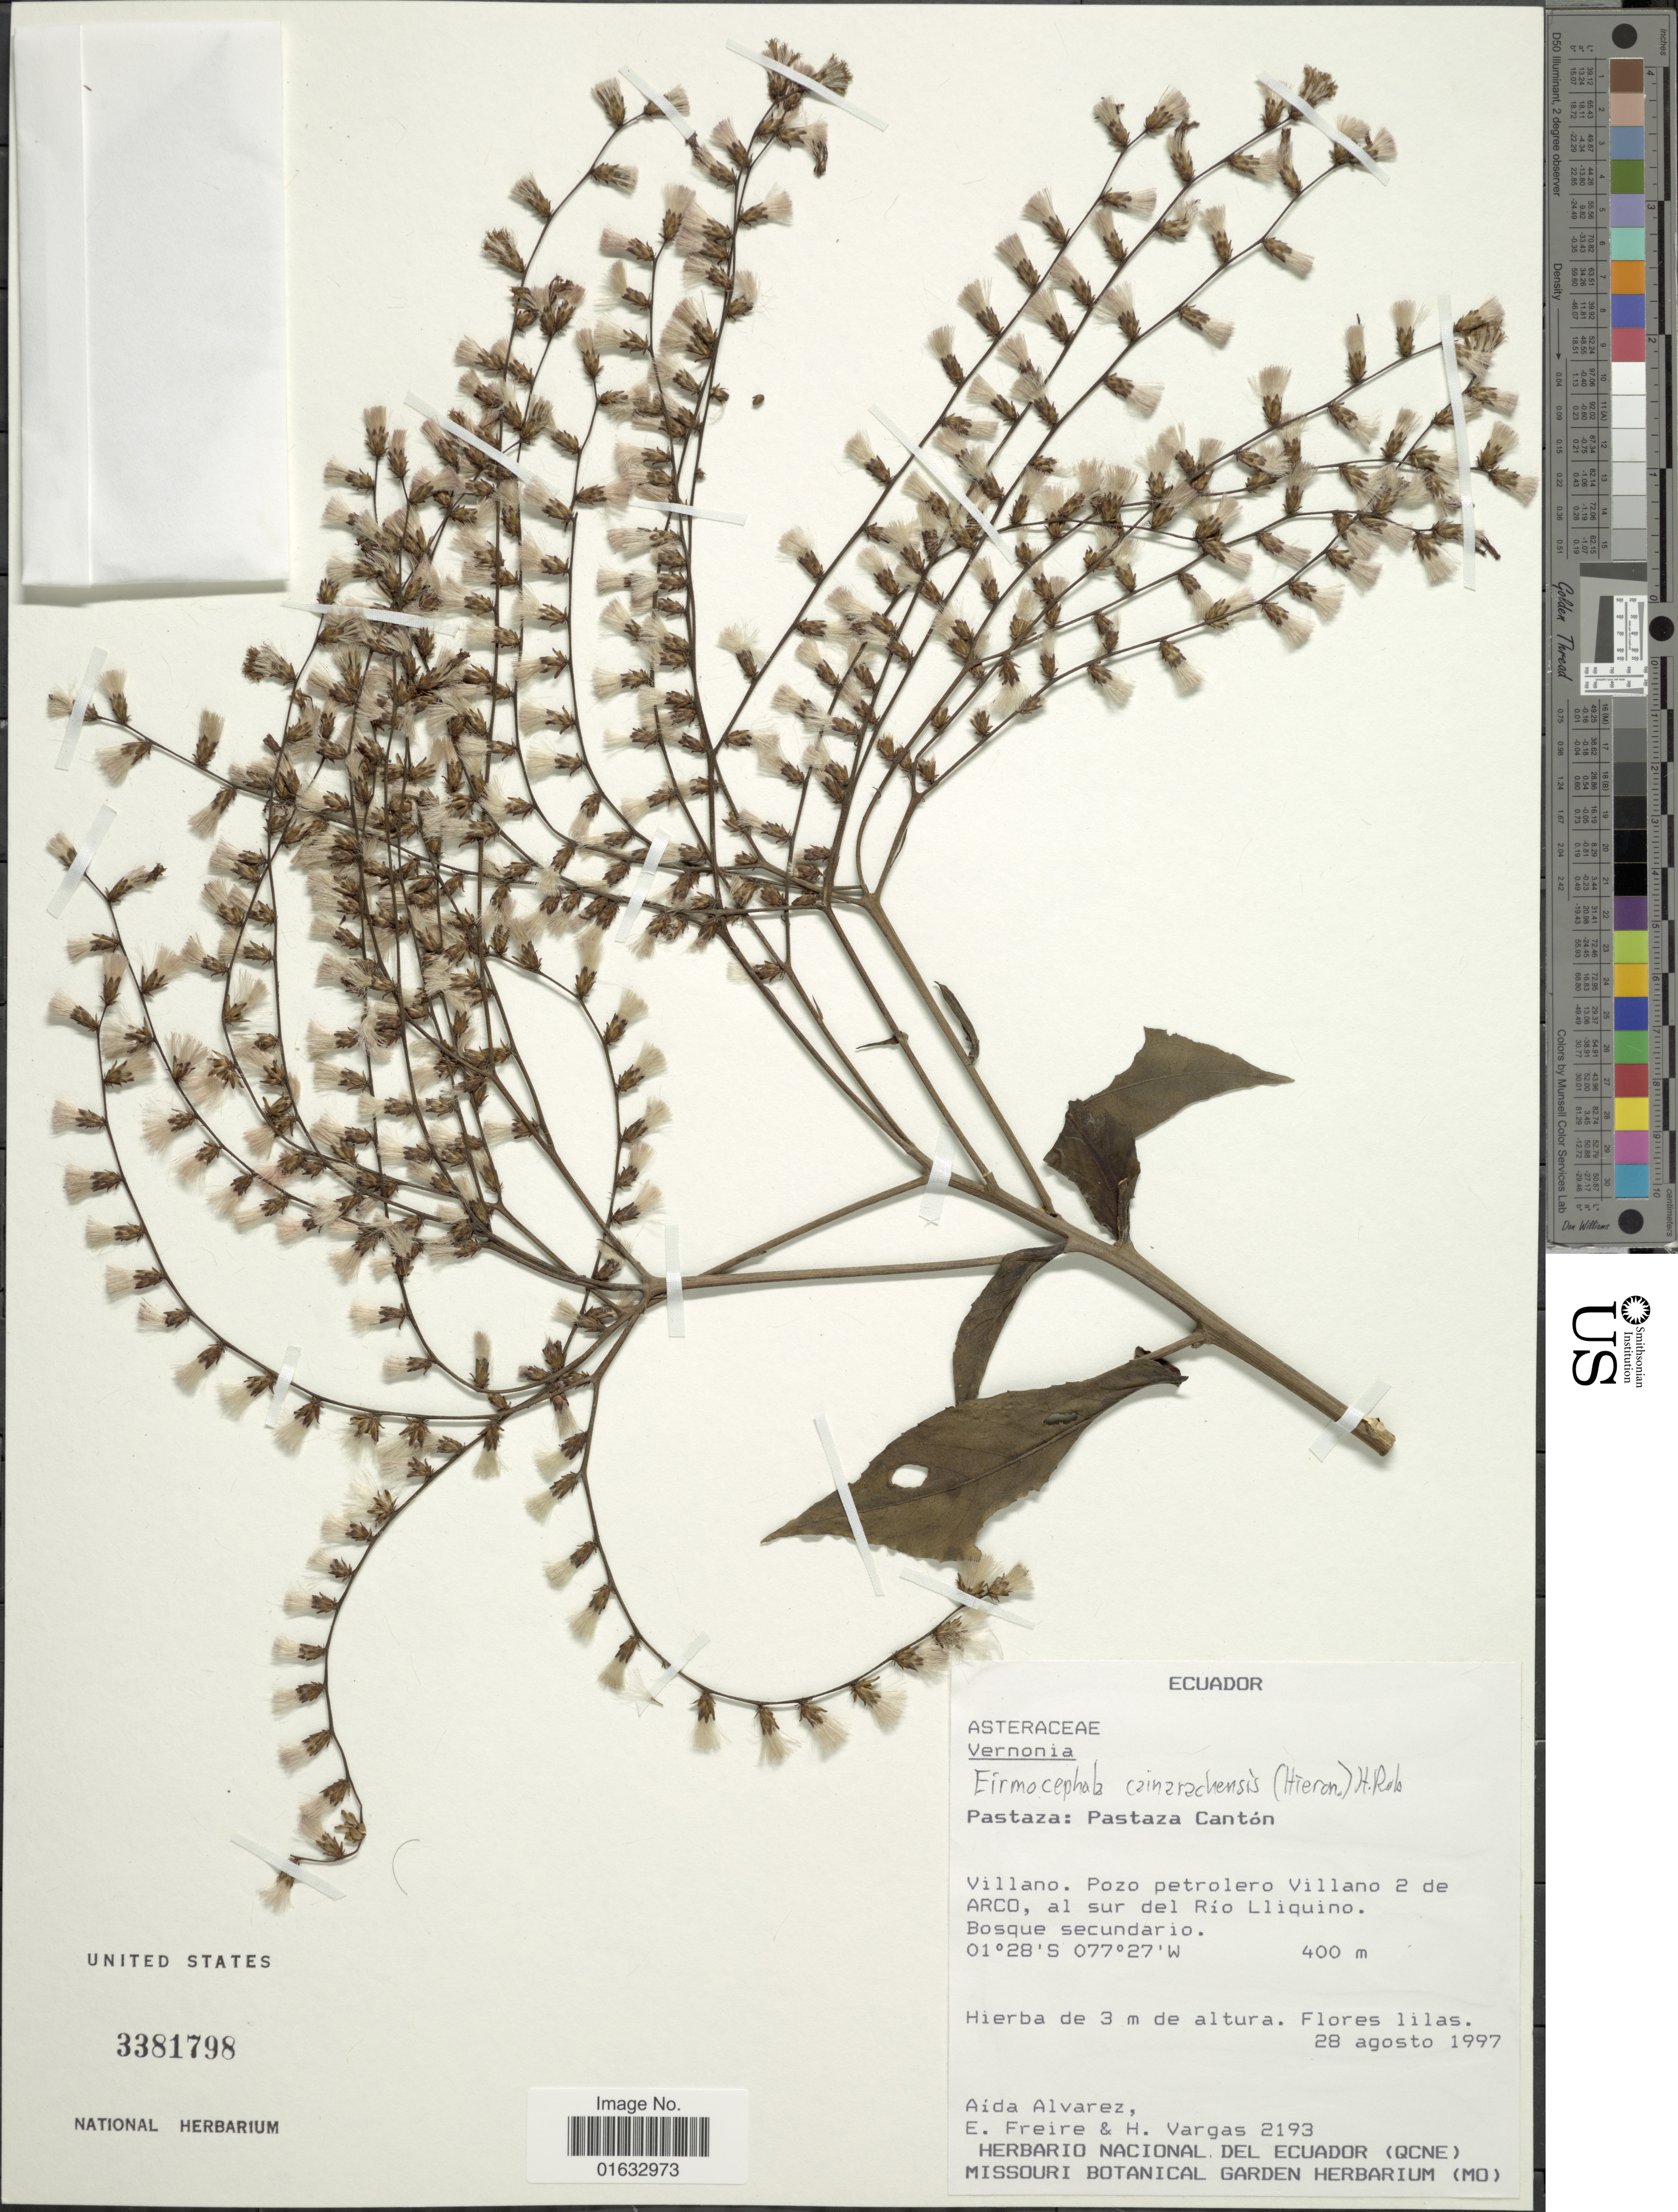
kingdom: Plantae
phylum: Tracheophyta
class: Magnoliopsida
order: Asterales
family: Asteraceae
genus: Eirmocephala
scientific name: Eirmocephala cainarachiensis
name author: (Hieron.) H. Rob.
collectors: A. Alvarez, E. Freire & H. Vargas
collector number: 2193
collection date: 1977-08-28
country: Ecuador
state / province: Pastaza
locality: Ecuador, Pastaza: Pastaza Cantón, Villano. Pozo petrolero Villano 2 de Arco, al sur del Río Lliquino.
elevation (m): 400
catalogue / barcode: US 3381798